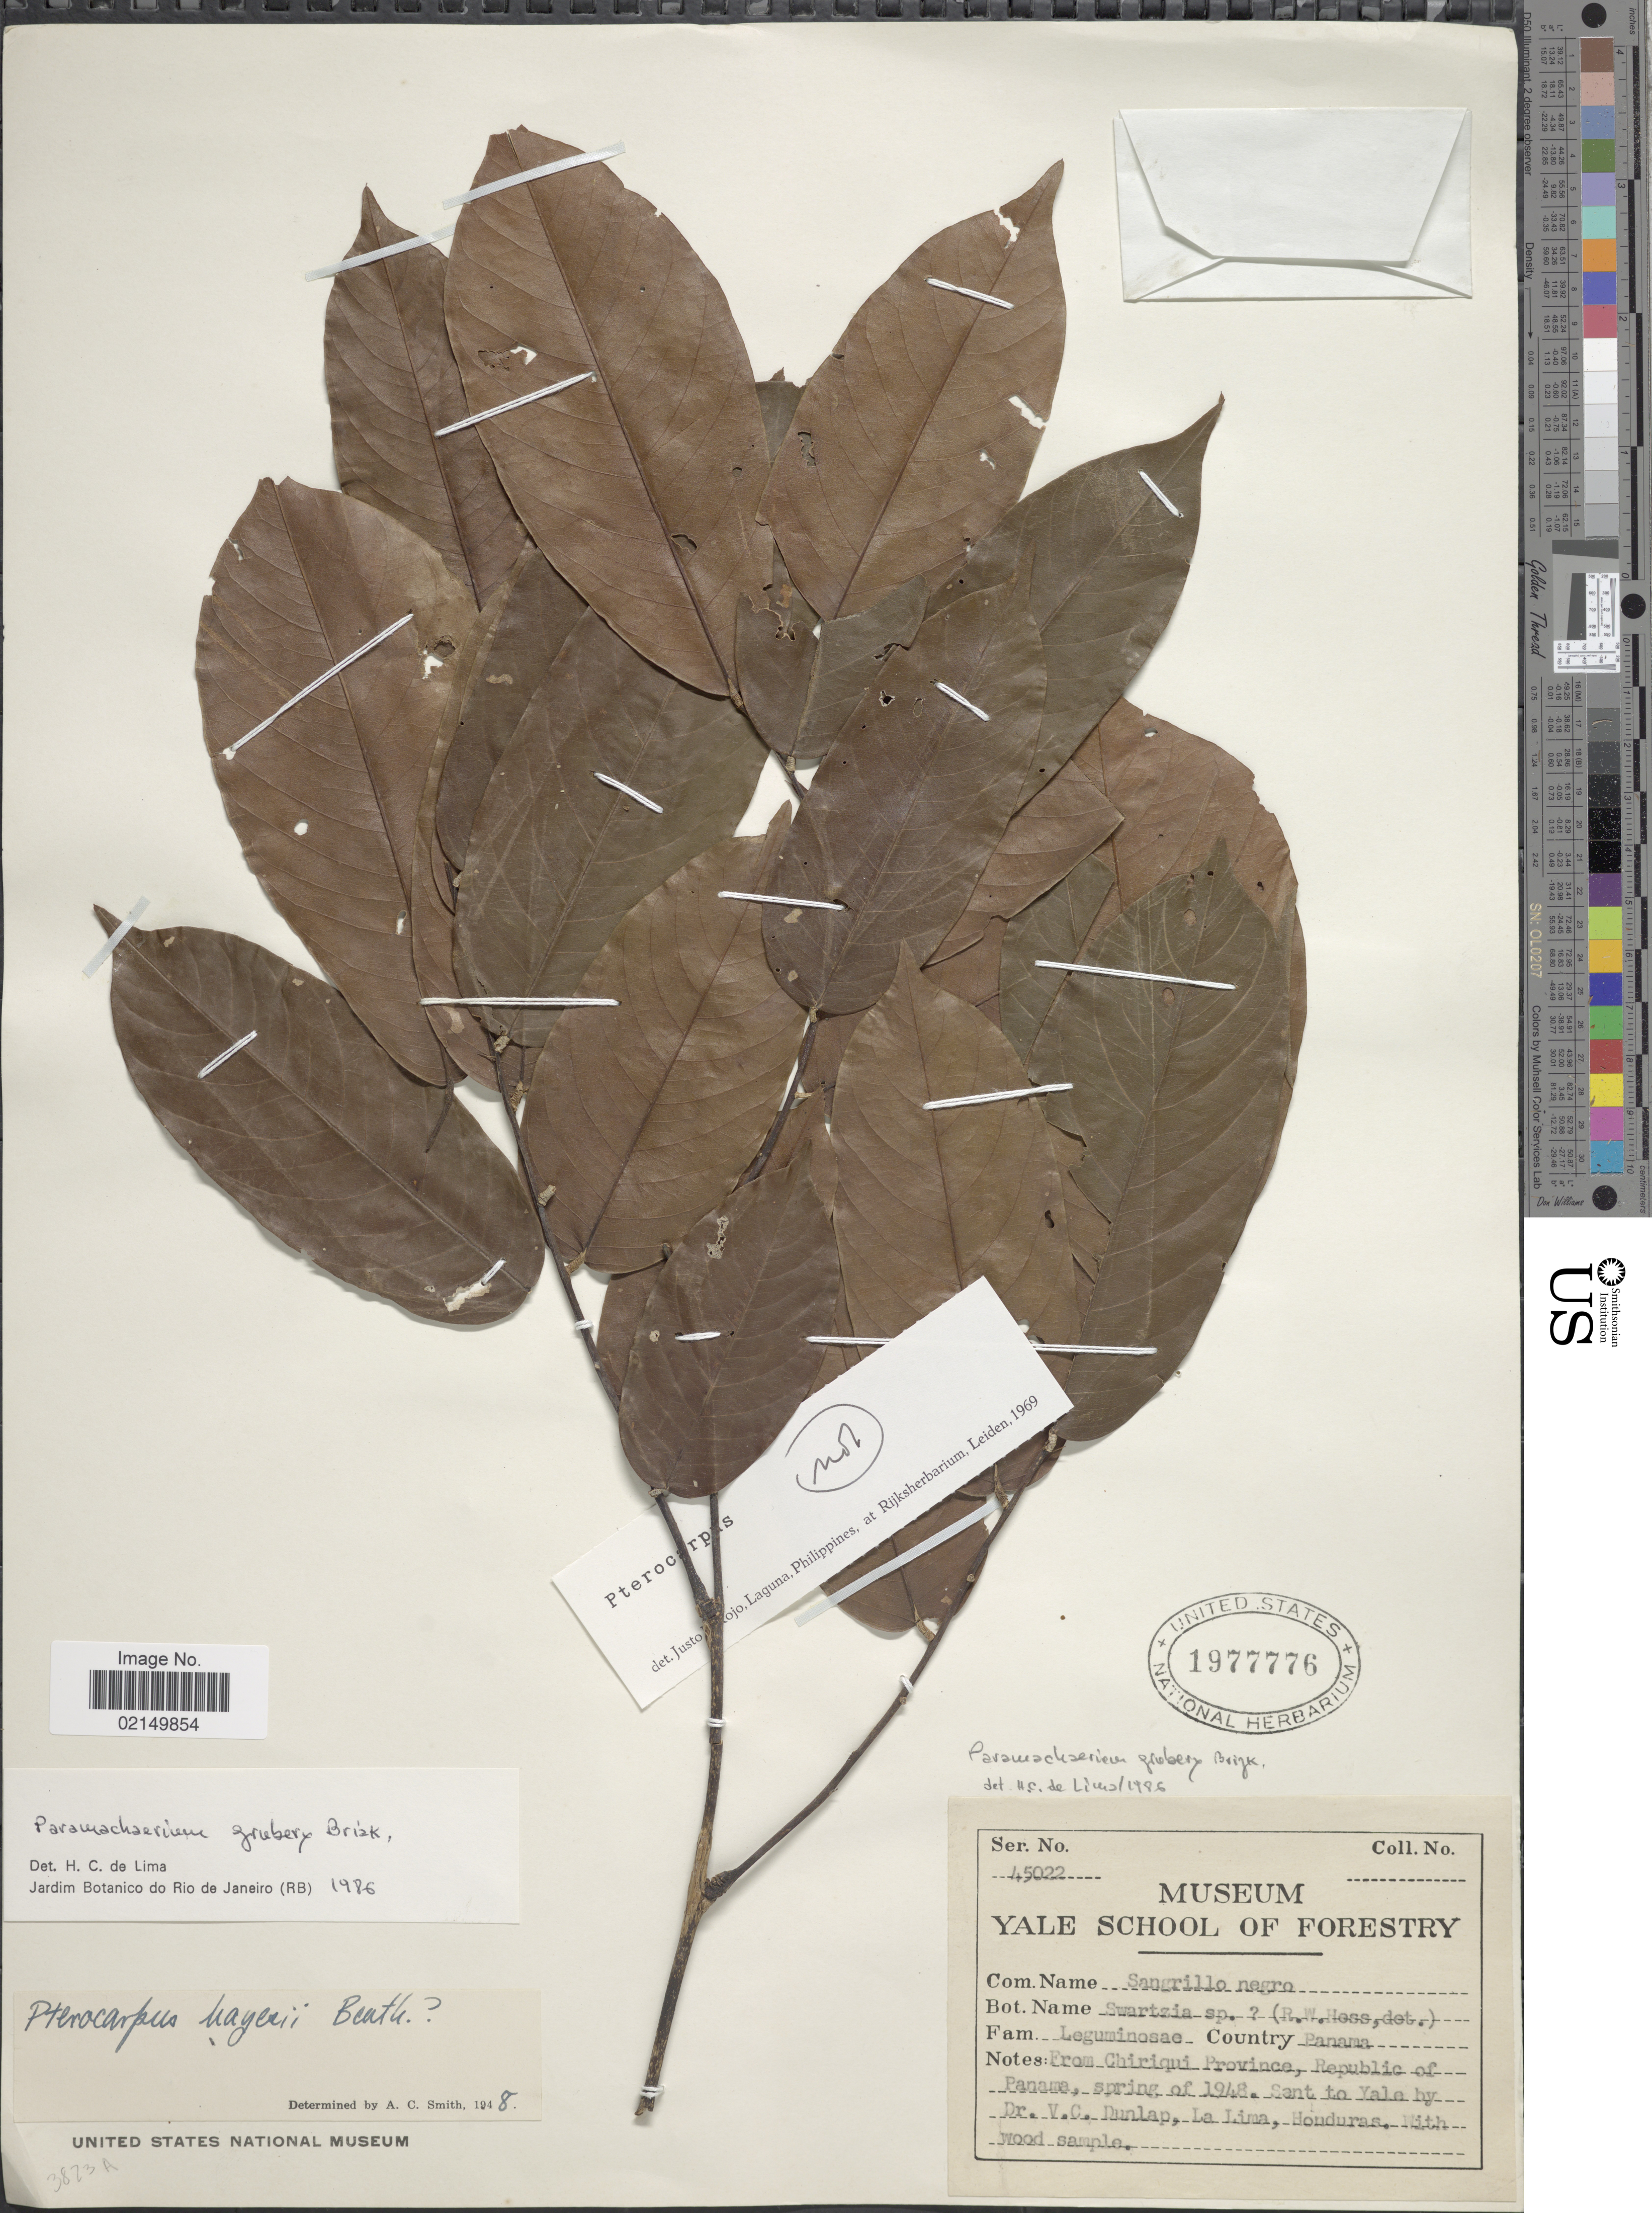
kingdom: Plantae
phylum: Tracheophyta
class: Magnoliopsida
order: Fabales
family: Fabaceae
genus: Paramachaerium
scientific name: Paramachaerium gruberi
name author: Brizicky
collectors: V. C. Dunlap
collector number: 45022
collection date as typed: spring of 1948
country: Panama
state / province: Chiriqui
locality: From Chiriqui Province, Republic of Panama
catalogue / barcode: US 1977776